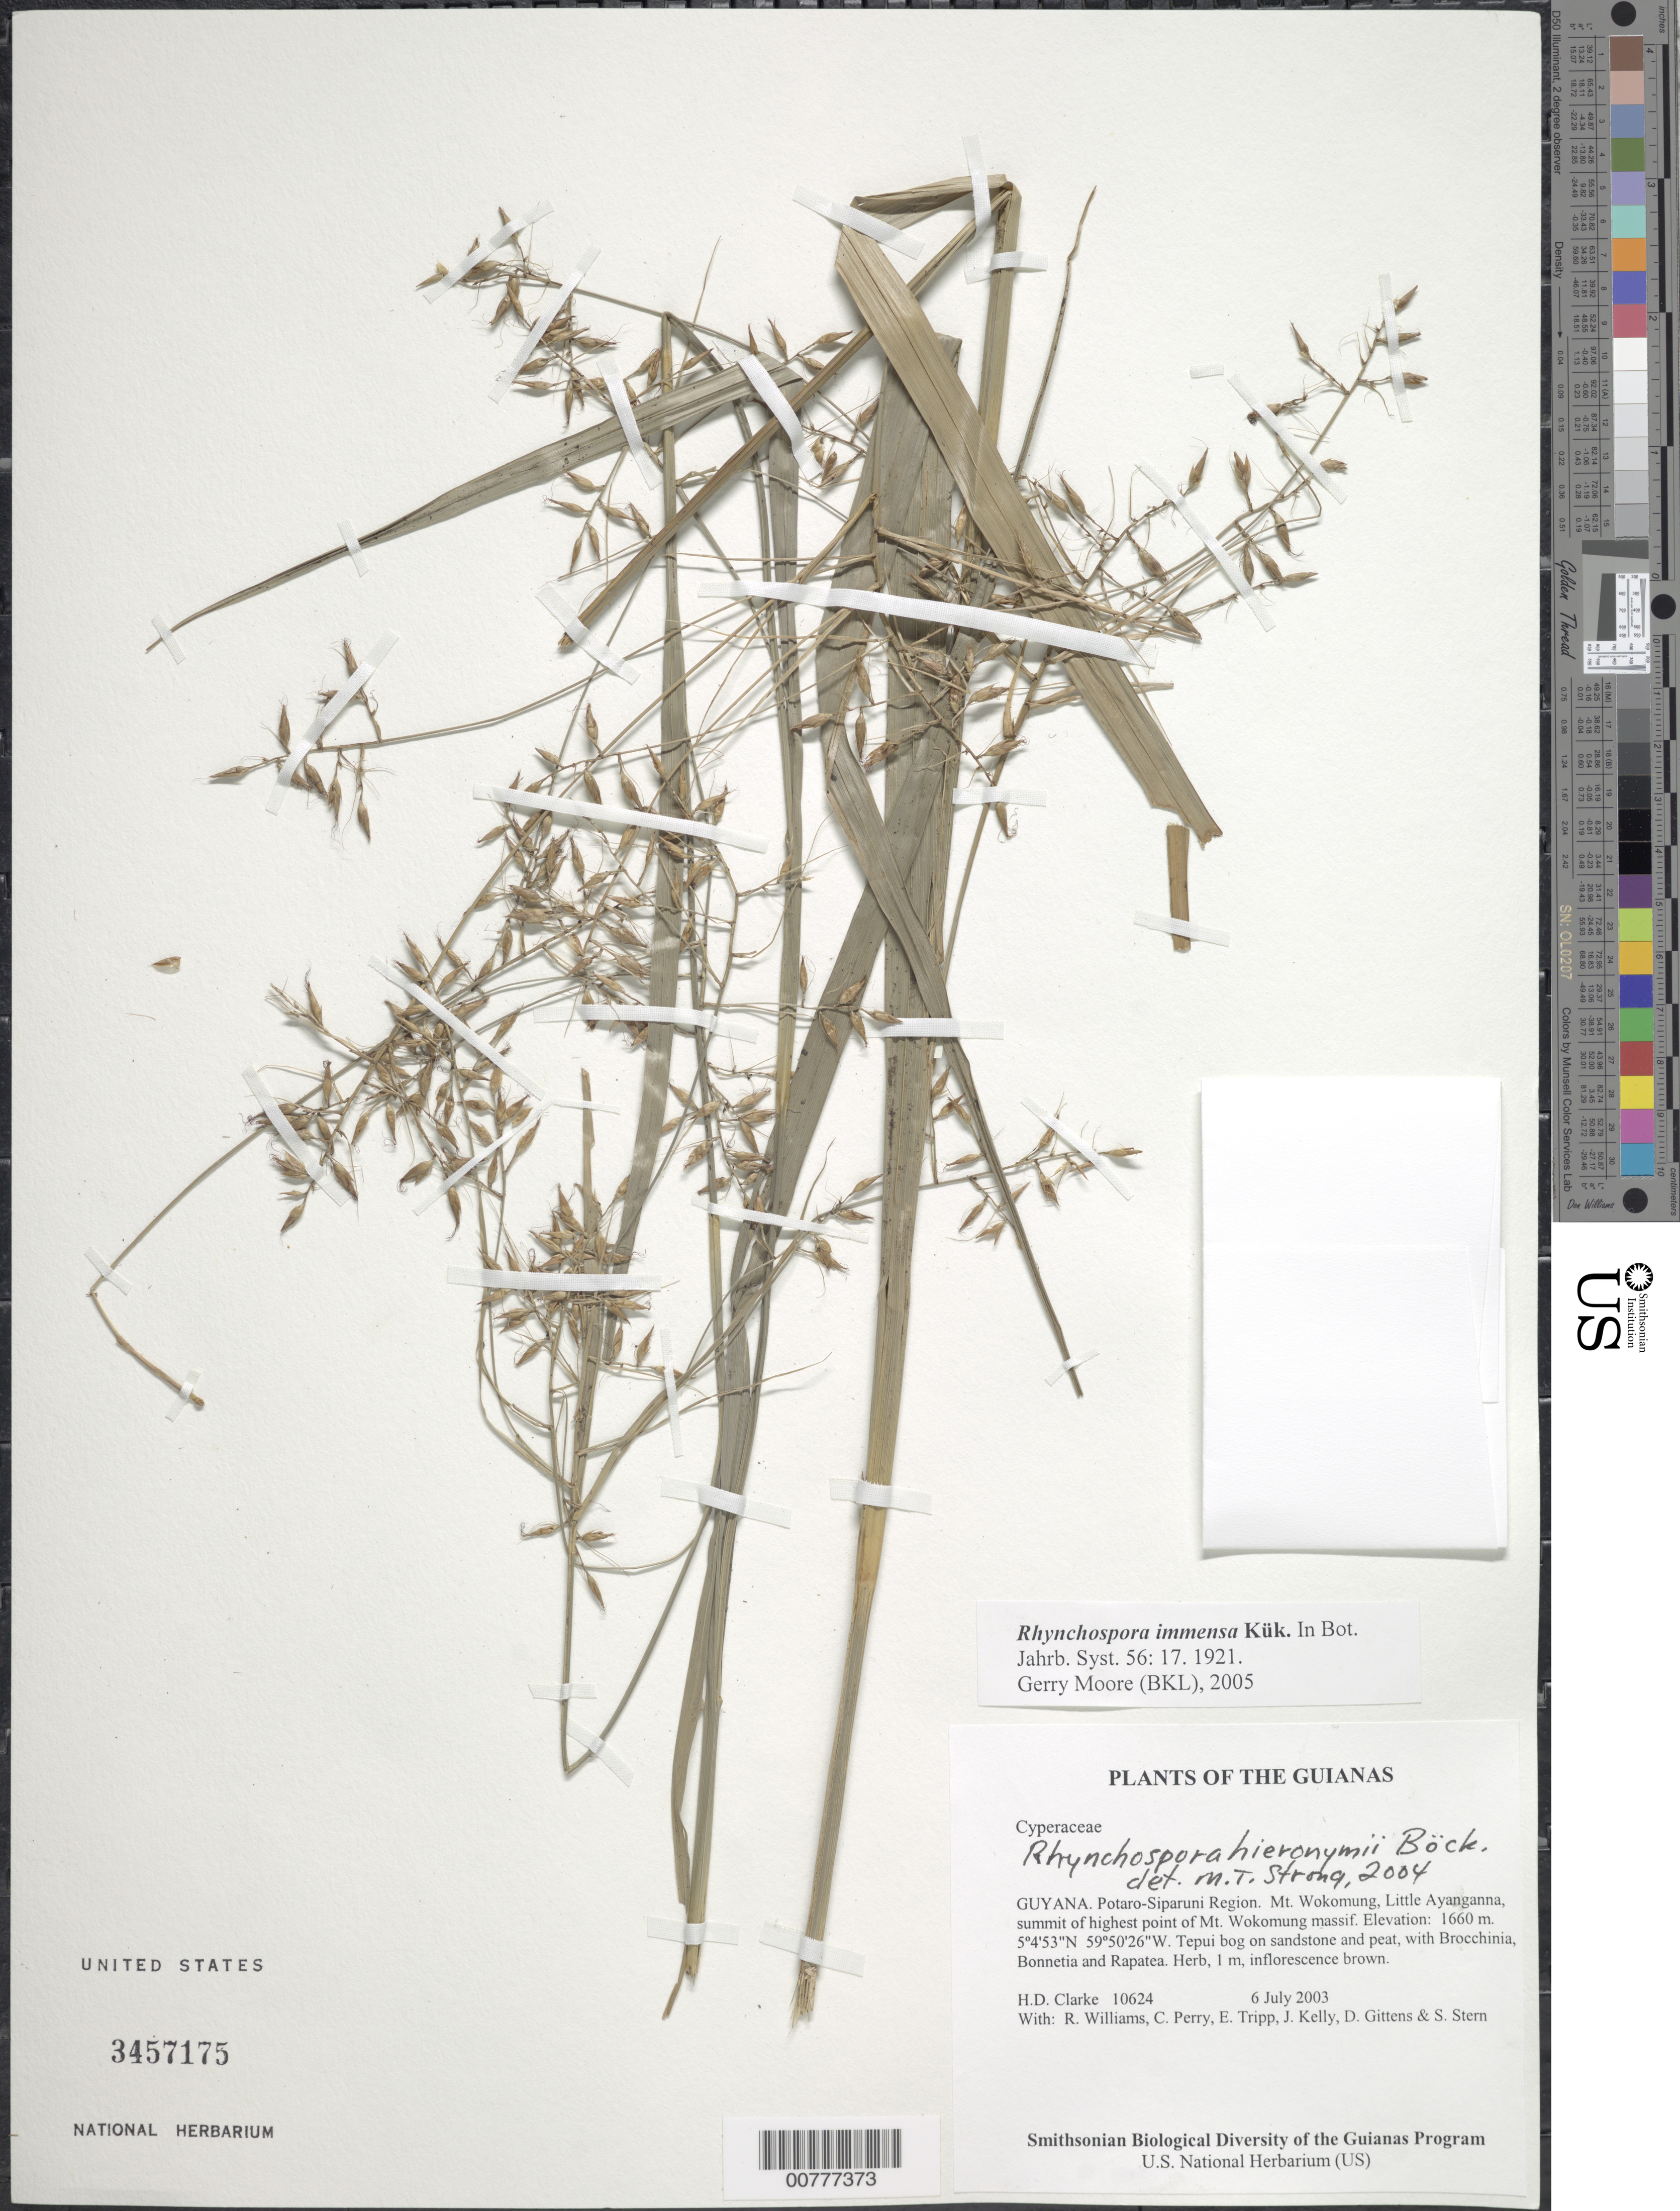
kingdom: Plantae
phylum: Tracheophyta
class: Liliopsida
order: Poales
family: Cyperaceae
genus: Rhynchospora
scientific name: Rhynchospora hieronymi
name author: Boeckeler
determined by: Strong, M. T., (US), Smithsonian Institution - National Museum of Natural History (UNITED STATES)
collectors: H. D. Clarke, R. Williams, C. Perry, E. Tripp, J. Kelly, D. Gittens & S. R. Stern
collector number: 10624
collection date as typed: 6 July 2003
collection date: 2003-07-06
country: Guyana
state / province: Potaro-Siparuni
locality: Mt. Wokomung, Little Ayanganna, summit of highest point of Mt. Wokomung massif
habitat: Tepui bog on sandstone and peat, with Brocchinia, Bonnetia and Rapatea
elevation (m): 1660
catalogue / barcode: US 3457175